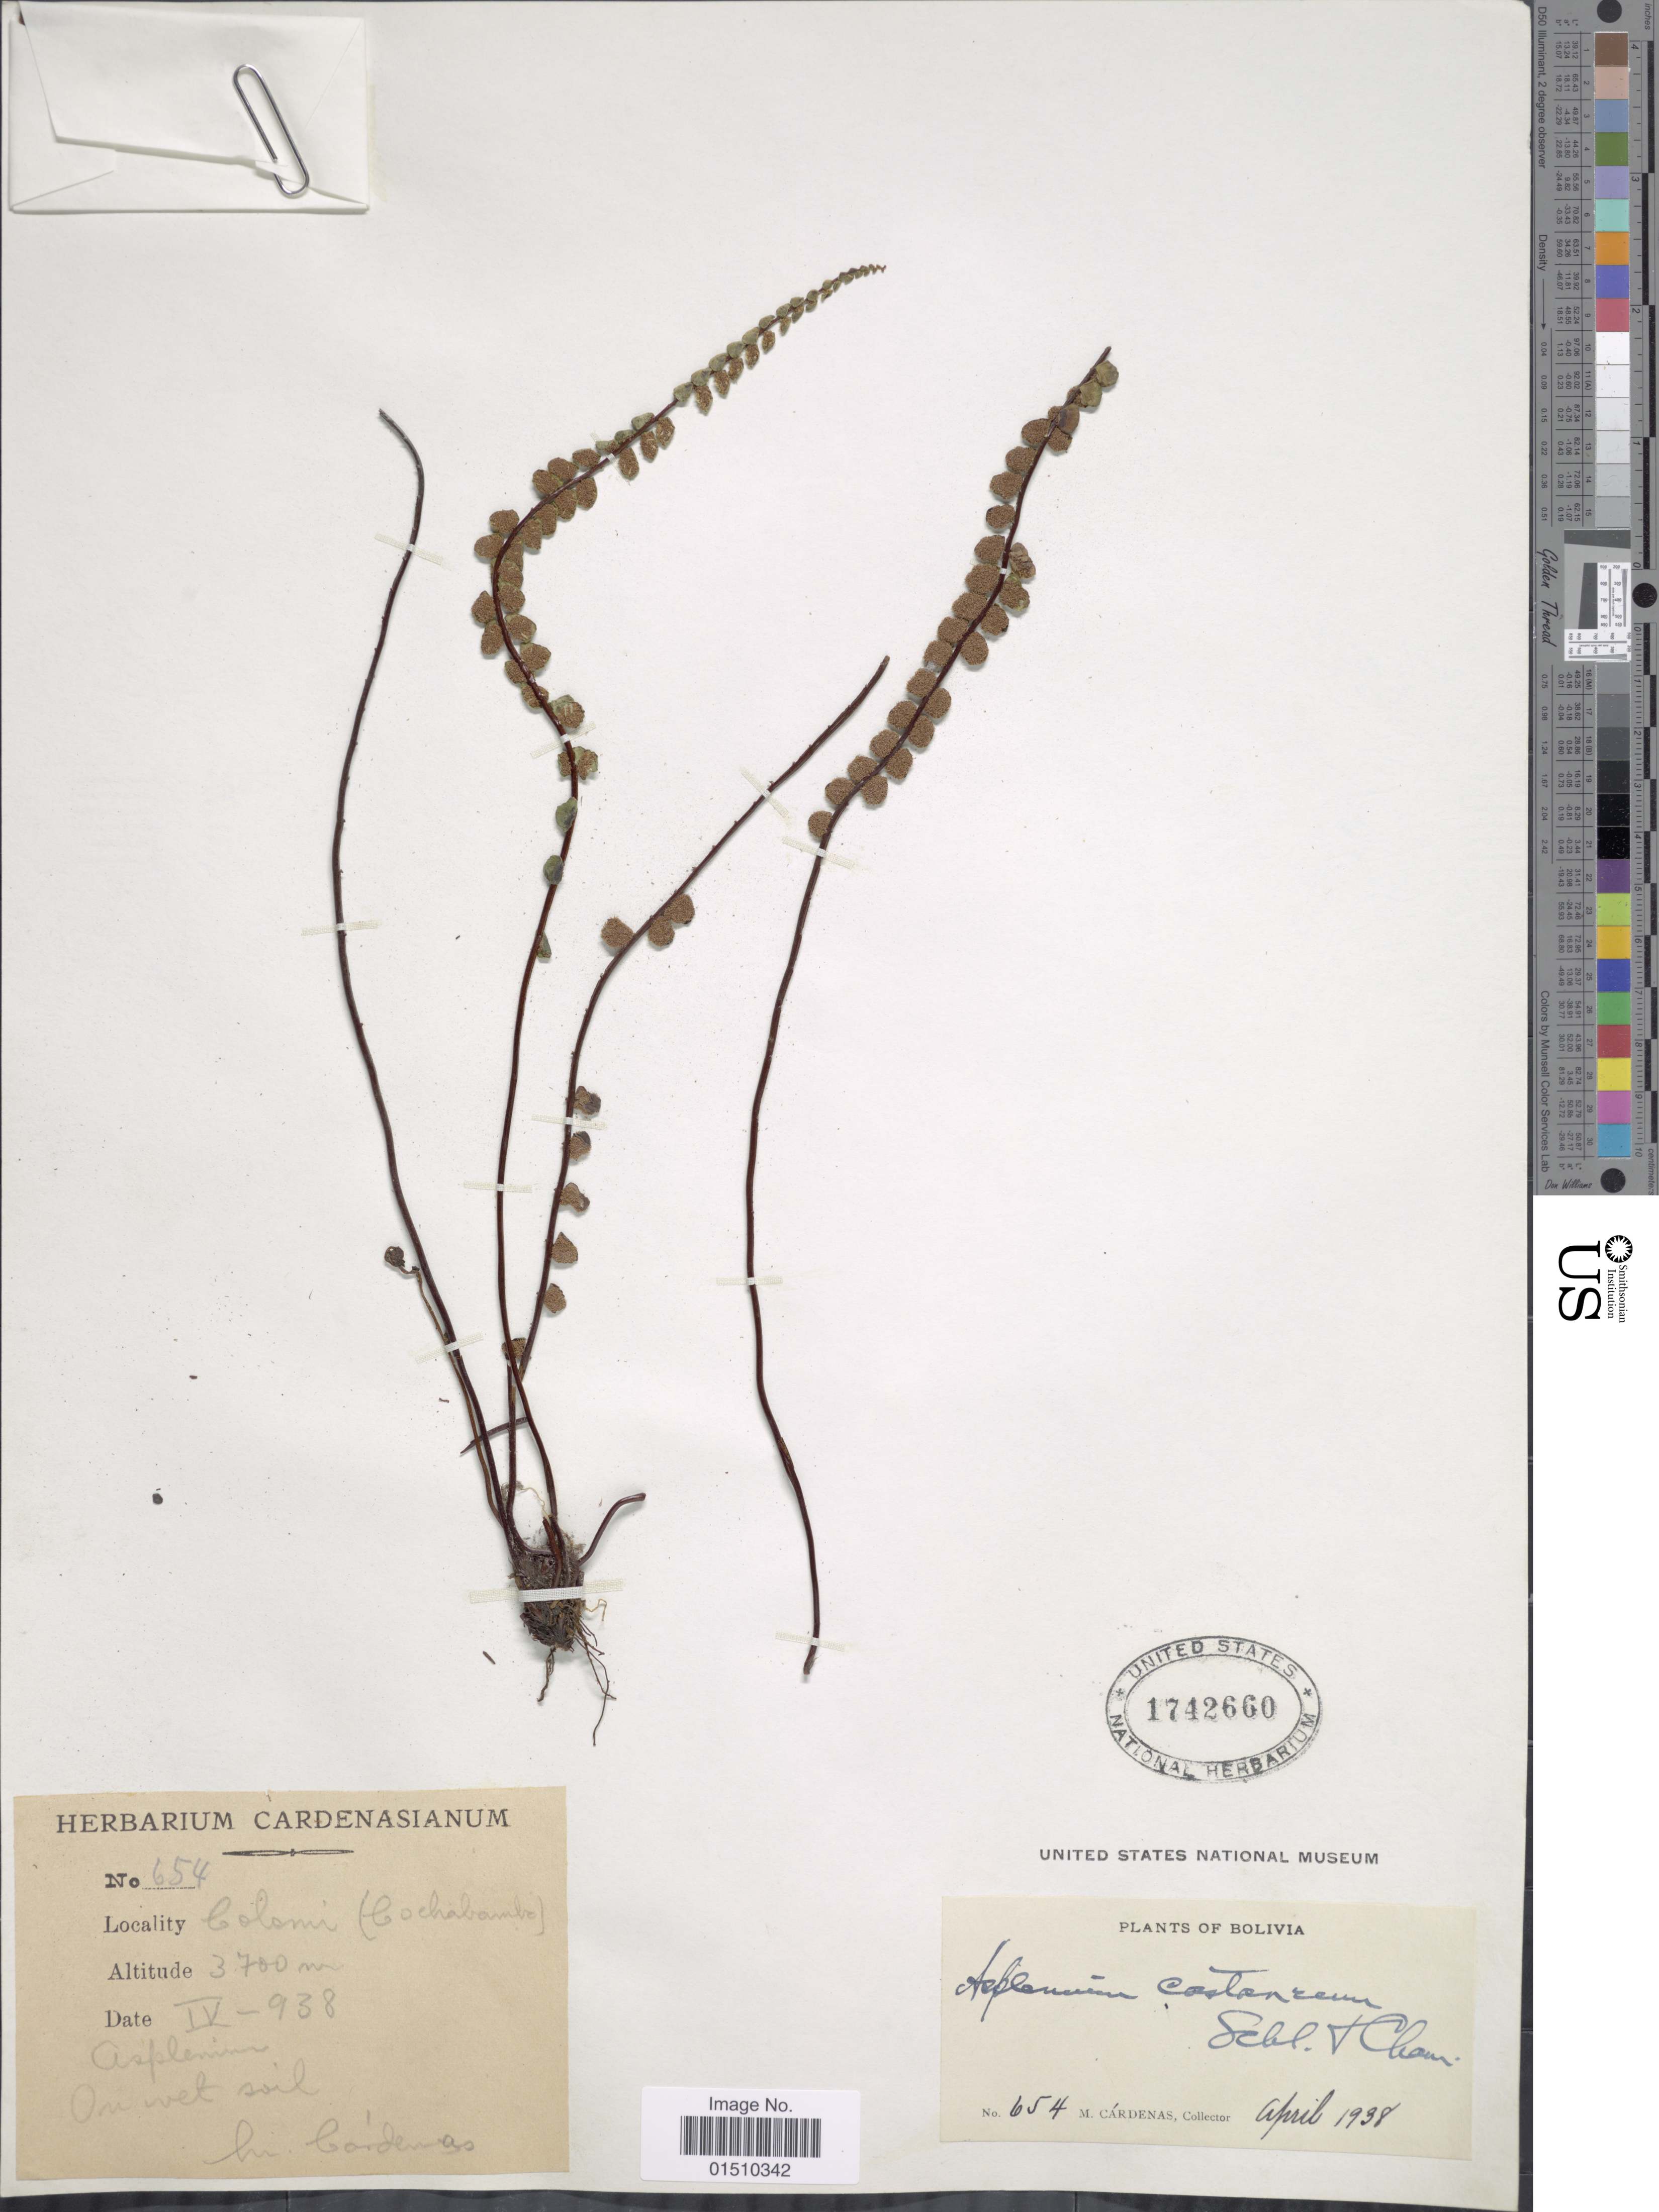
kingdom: Plantae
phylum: Tracheophyta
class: Polypodiopsida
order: Polypodiales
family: Aspleniaceae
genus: Asplenium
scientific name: Asplenium castaneum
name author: Schltdl. & Cham.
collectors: M. Cárdenas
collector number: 654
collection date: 1938-04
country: Bolivia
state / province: Cochabamba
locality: Bolivia, Colomi.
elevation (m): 3700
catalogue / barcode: US 1742660